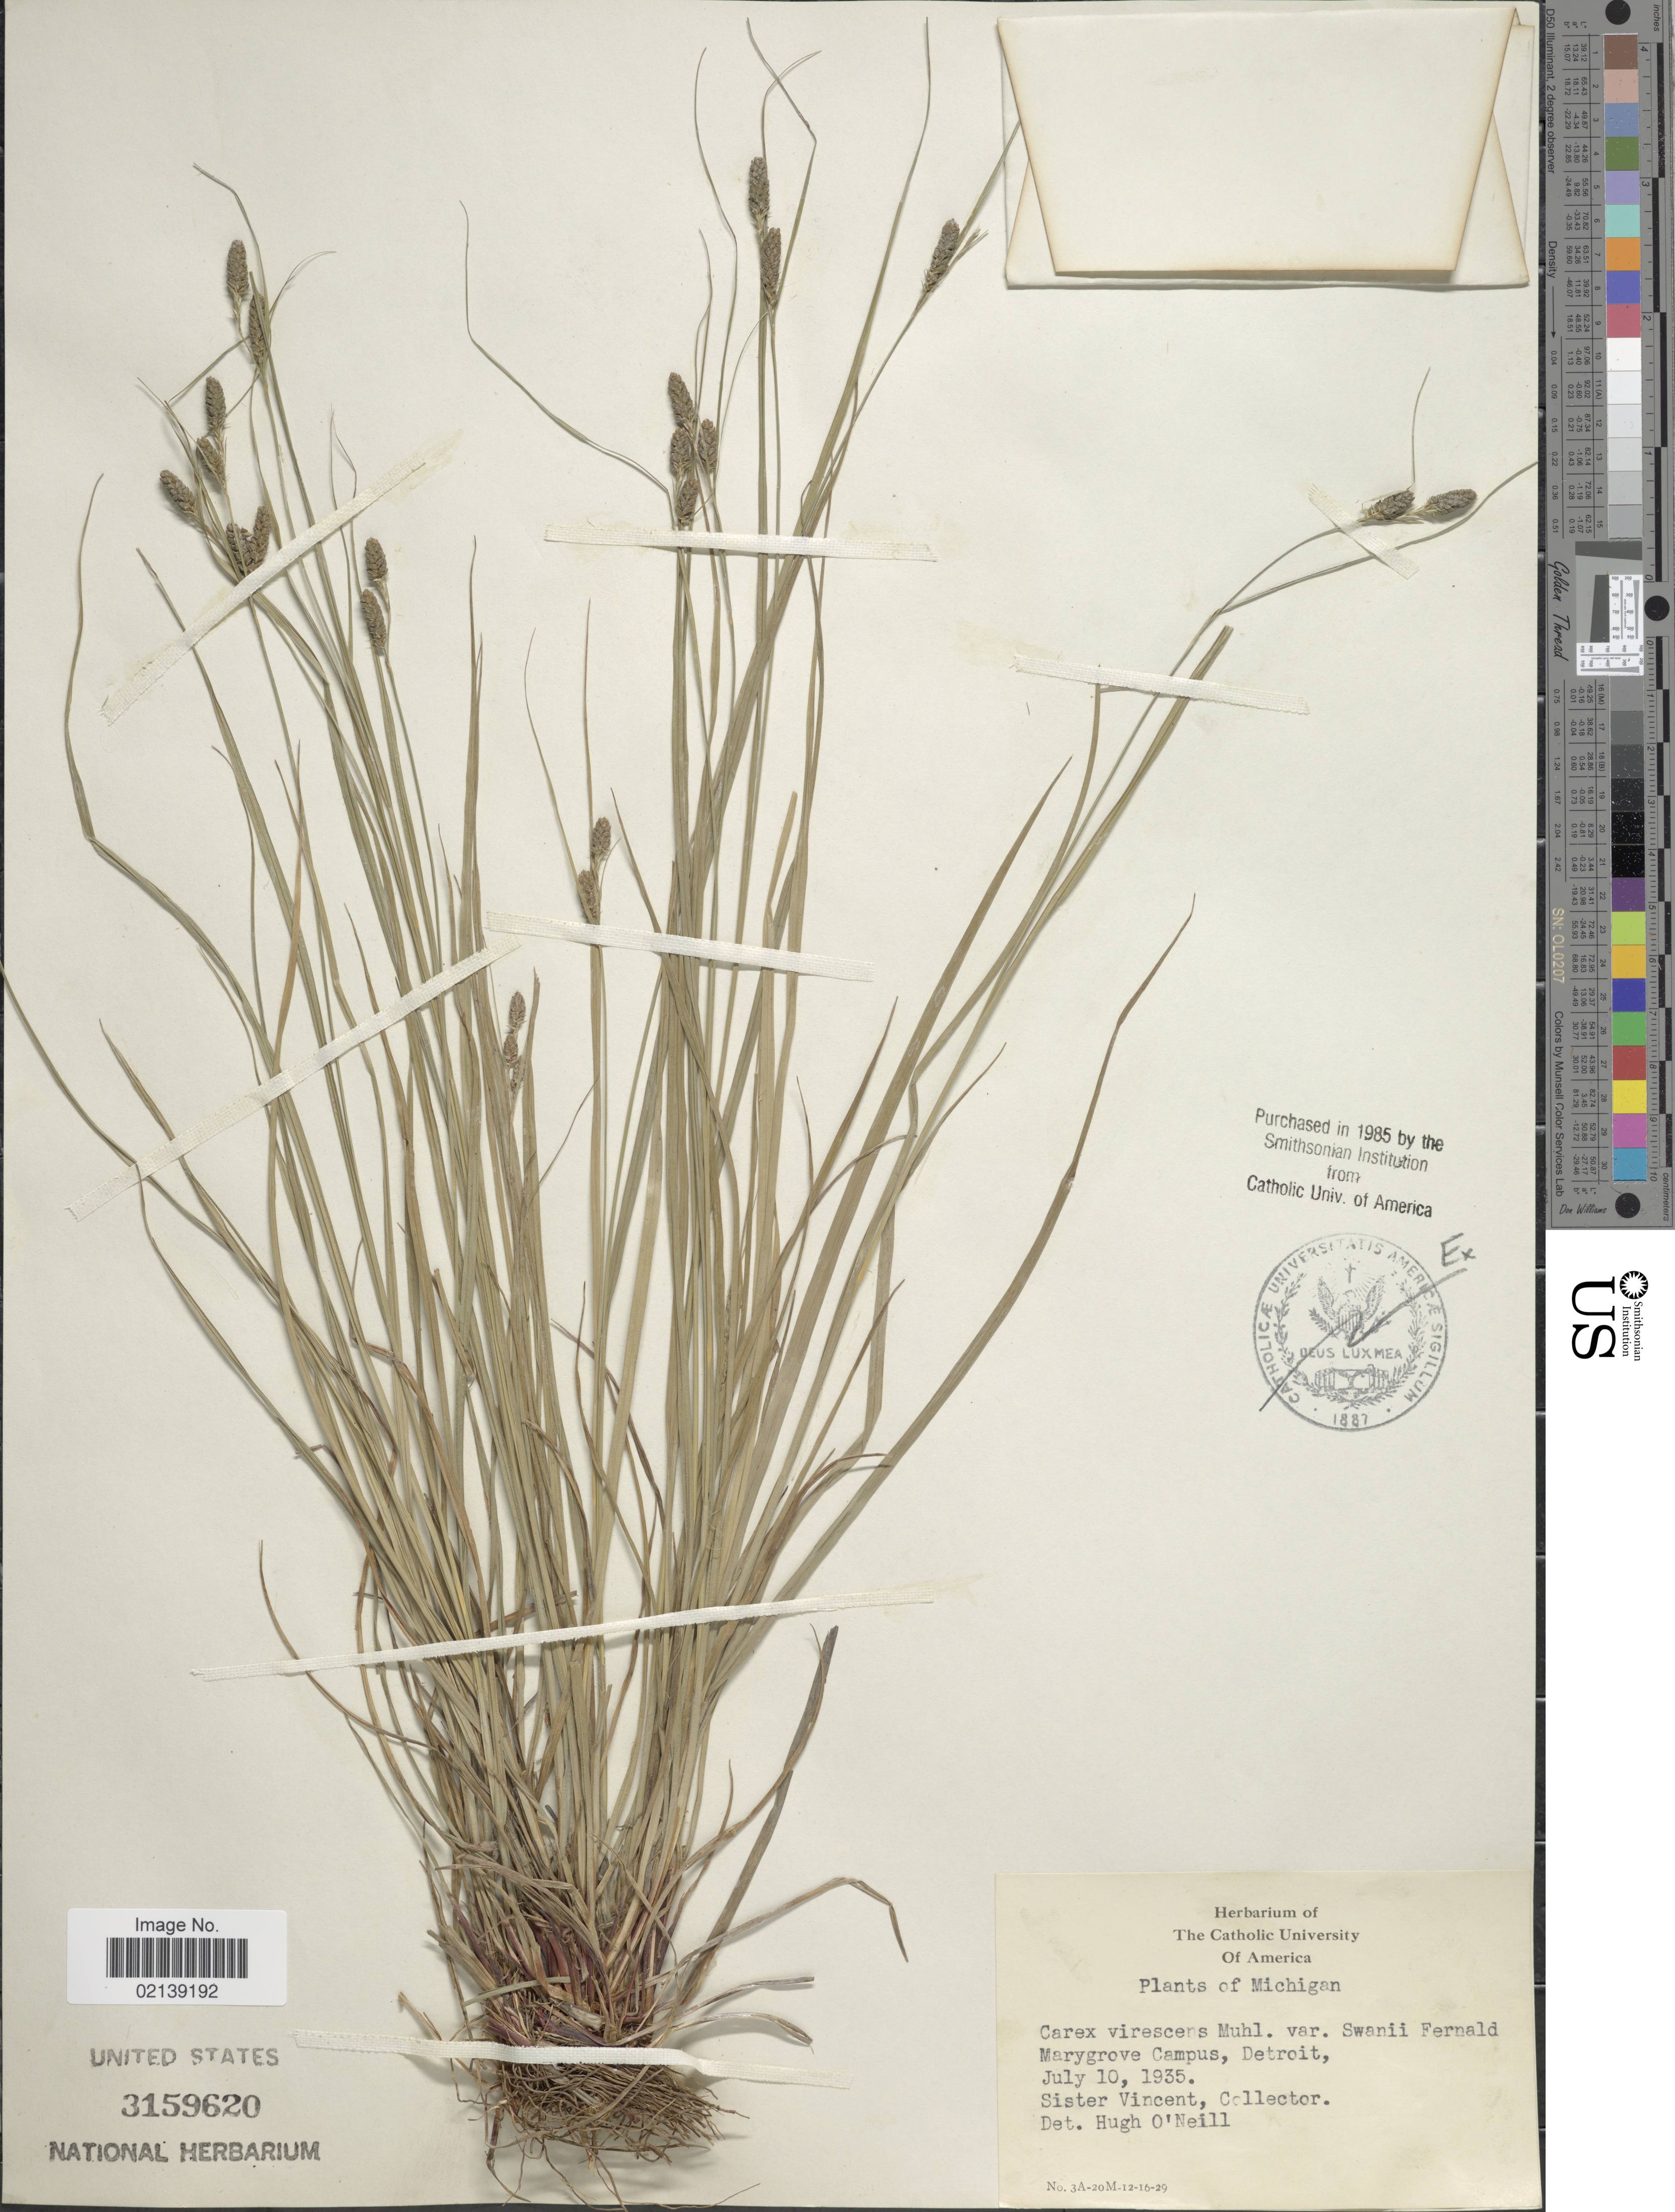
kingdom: Plantae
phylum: Tracheophyta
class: Liliopsida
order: Poales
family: Cyperaceae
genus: Carex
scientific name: Carex virescens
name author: Muhl. ex Willd.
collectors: S. Vincent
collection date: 1935-07-10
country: United States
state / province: Michigan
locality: Marygrove Campus, Detroit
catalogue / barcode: US 3159620